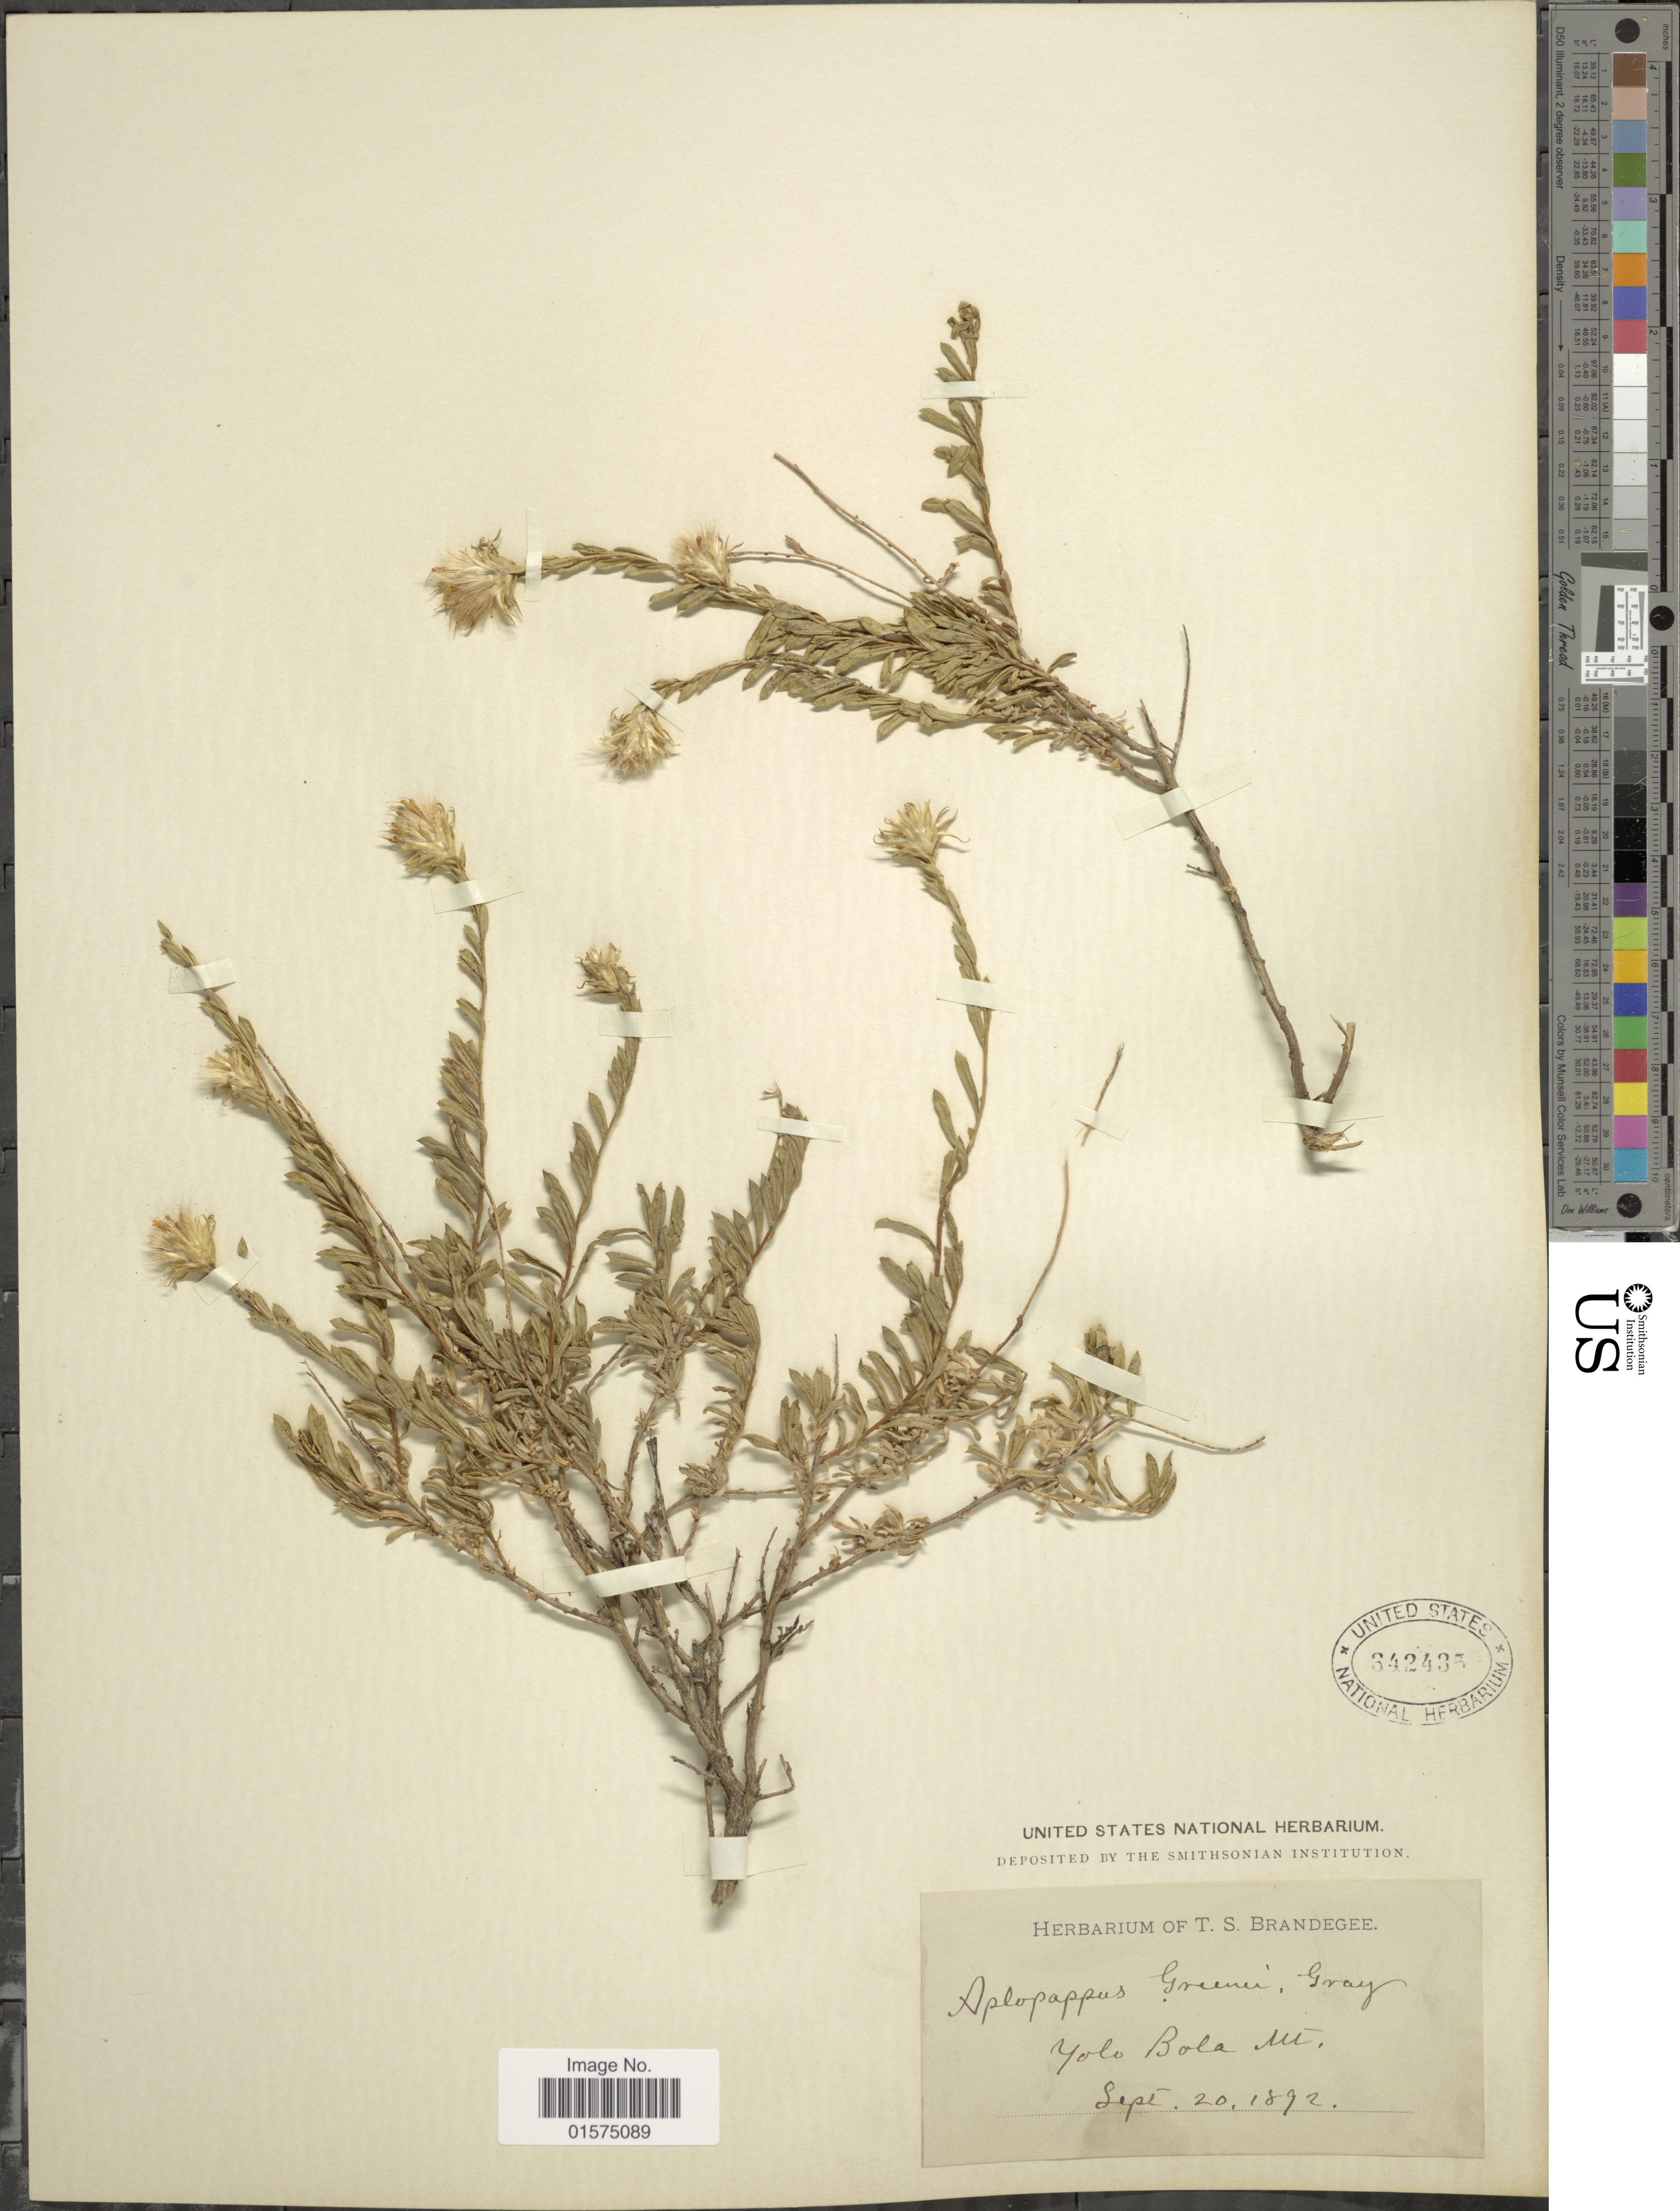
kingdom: Plantae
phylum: Tracheophyta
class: Magnoliopsida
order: Asterales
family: Asteraceae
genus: Ericameria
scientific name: Ericameria greenei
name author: (A. Gray) G.L. Nesom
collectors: ex herb. of T. S. Brandegee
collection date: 1892-09-20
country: United States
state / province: Utah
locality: Yolo Bola Ut.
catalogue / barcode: US 342435